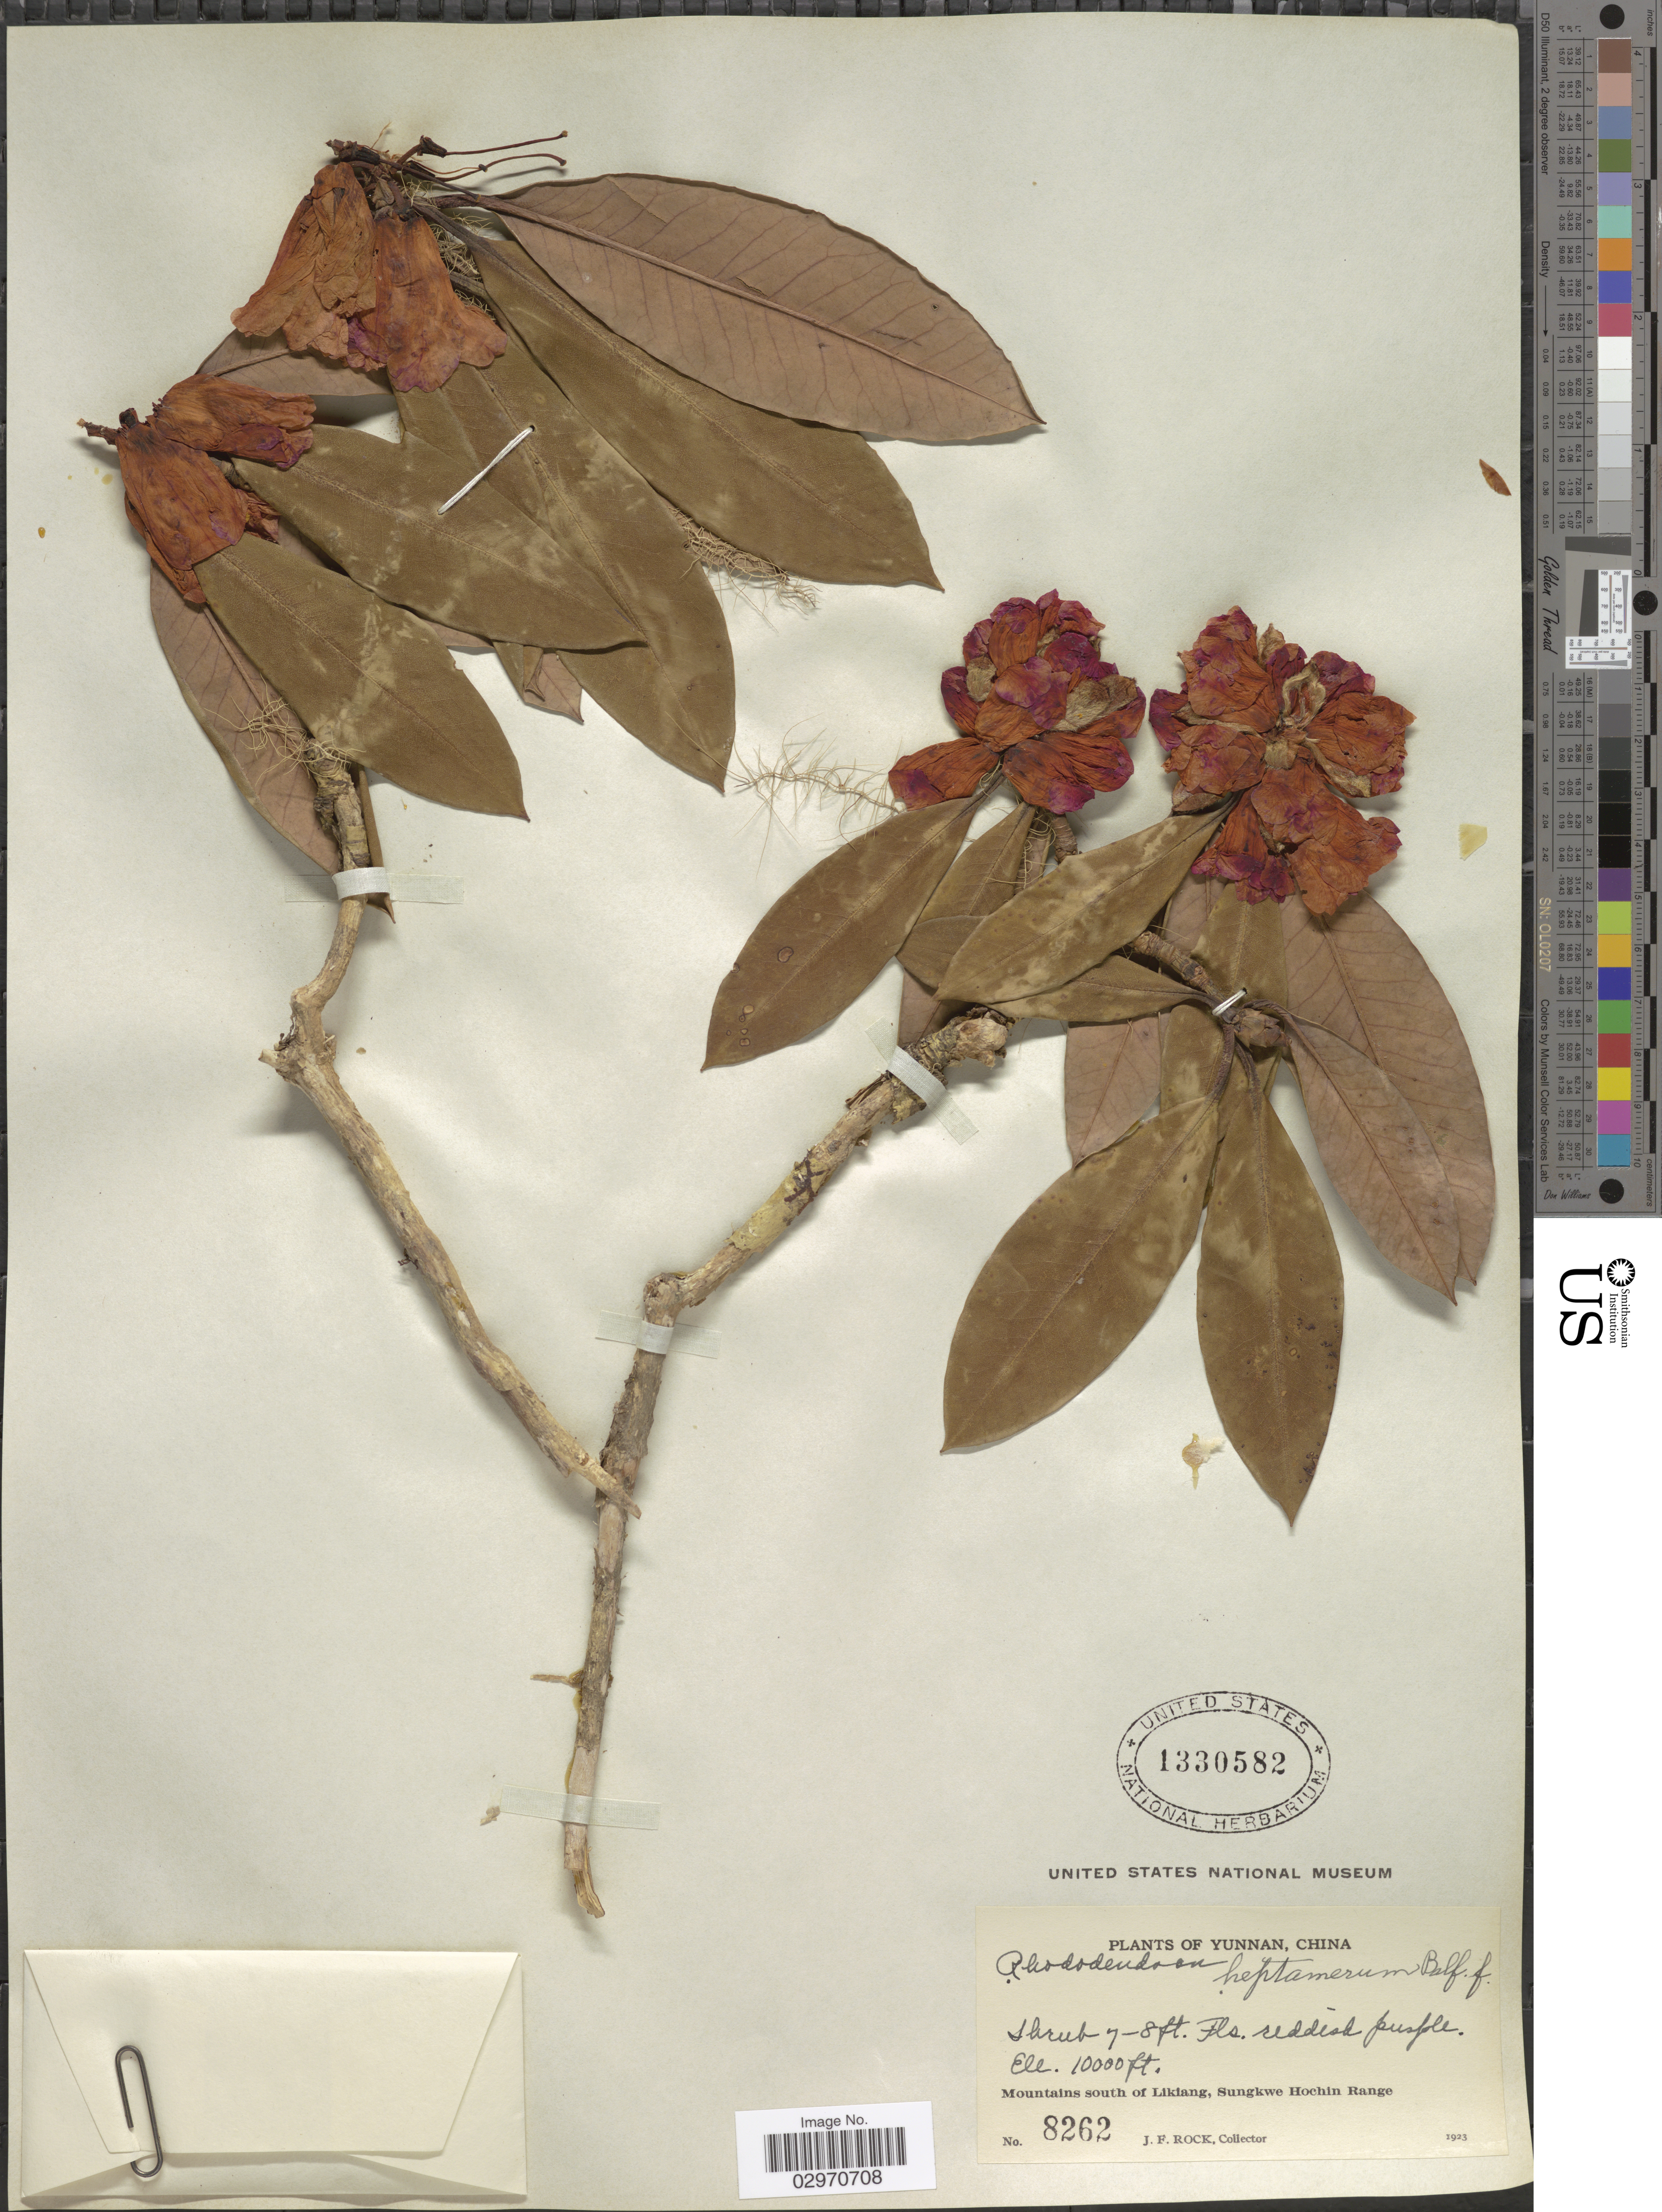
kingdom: Plantae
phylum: Tracheophyta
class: Magnoliopsida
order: Ericales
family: Ericaceae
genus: Rhododendron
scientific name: Rhododendron eritimum subsp. heptamerum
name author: Balf. f.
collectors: J. Rock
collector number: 8262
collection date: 1923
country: China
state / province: Yunnan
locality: Mountains south of Likiang, Sungkwe Hochin Range.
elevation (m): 3048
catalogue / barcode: US 1330582